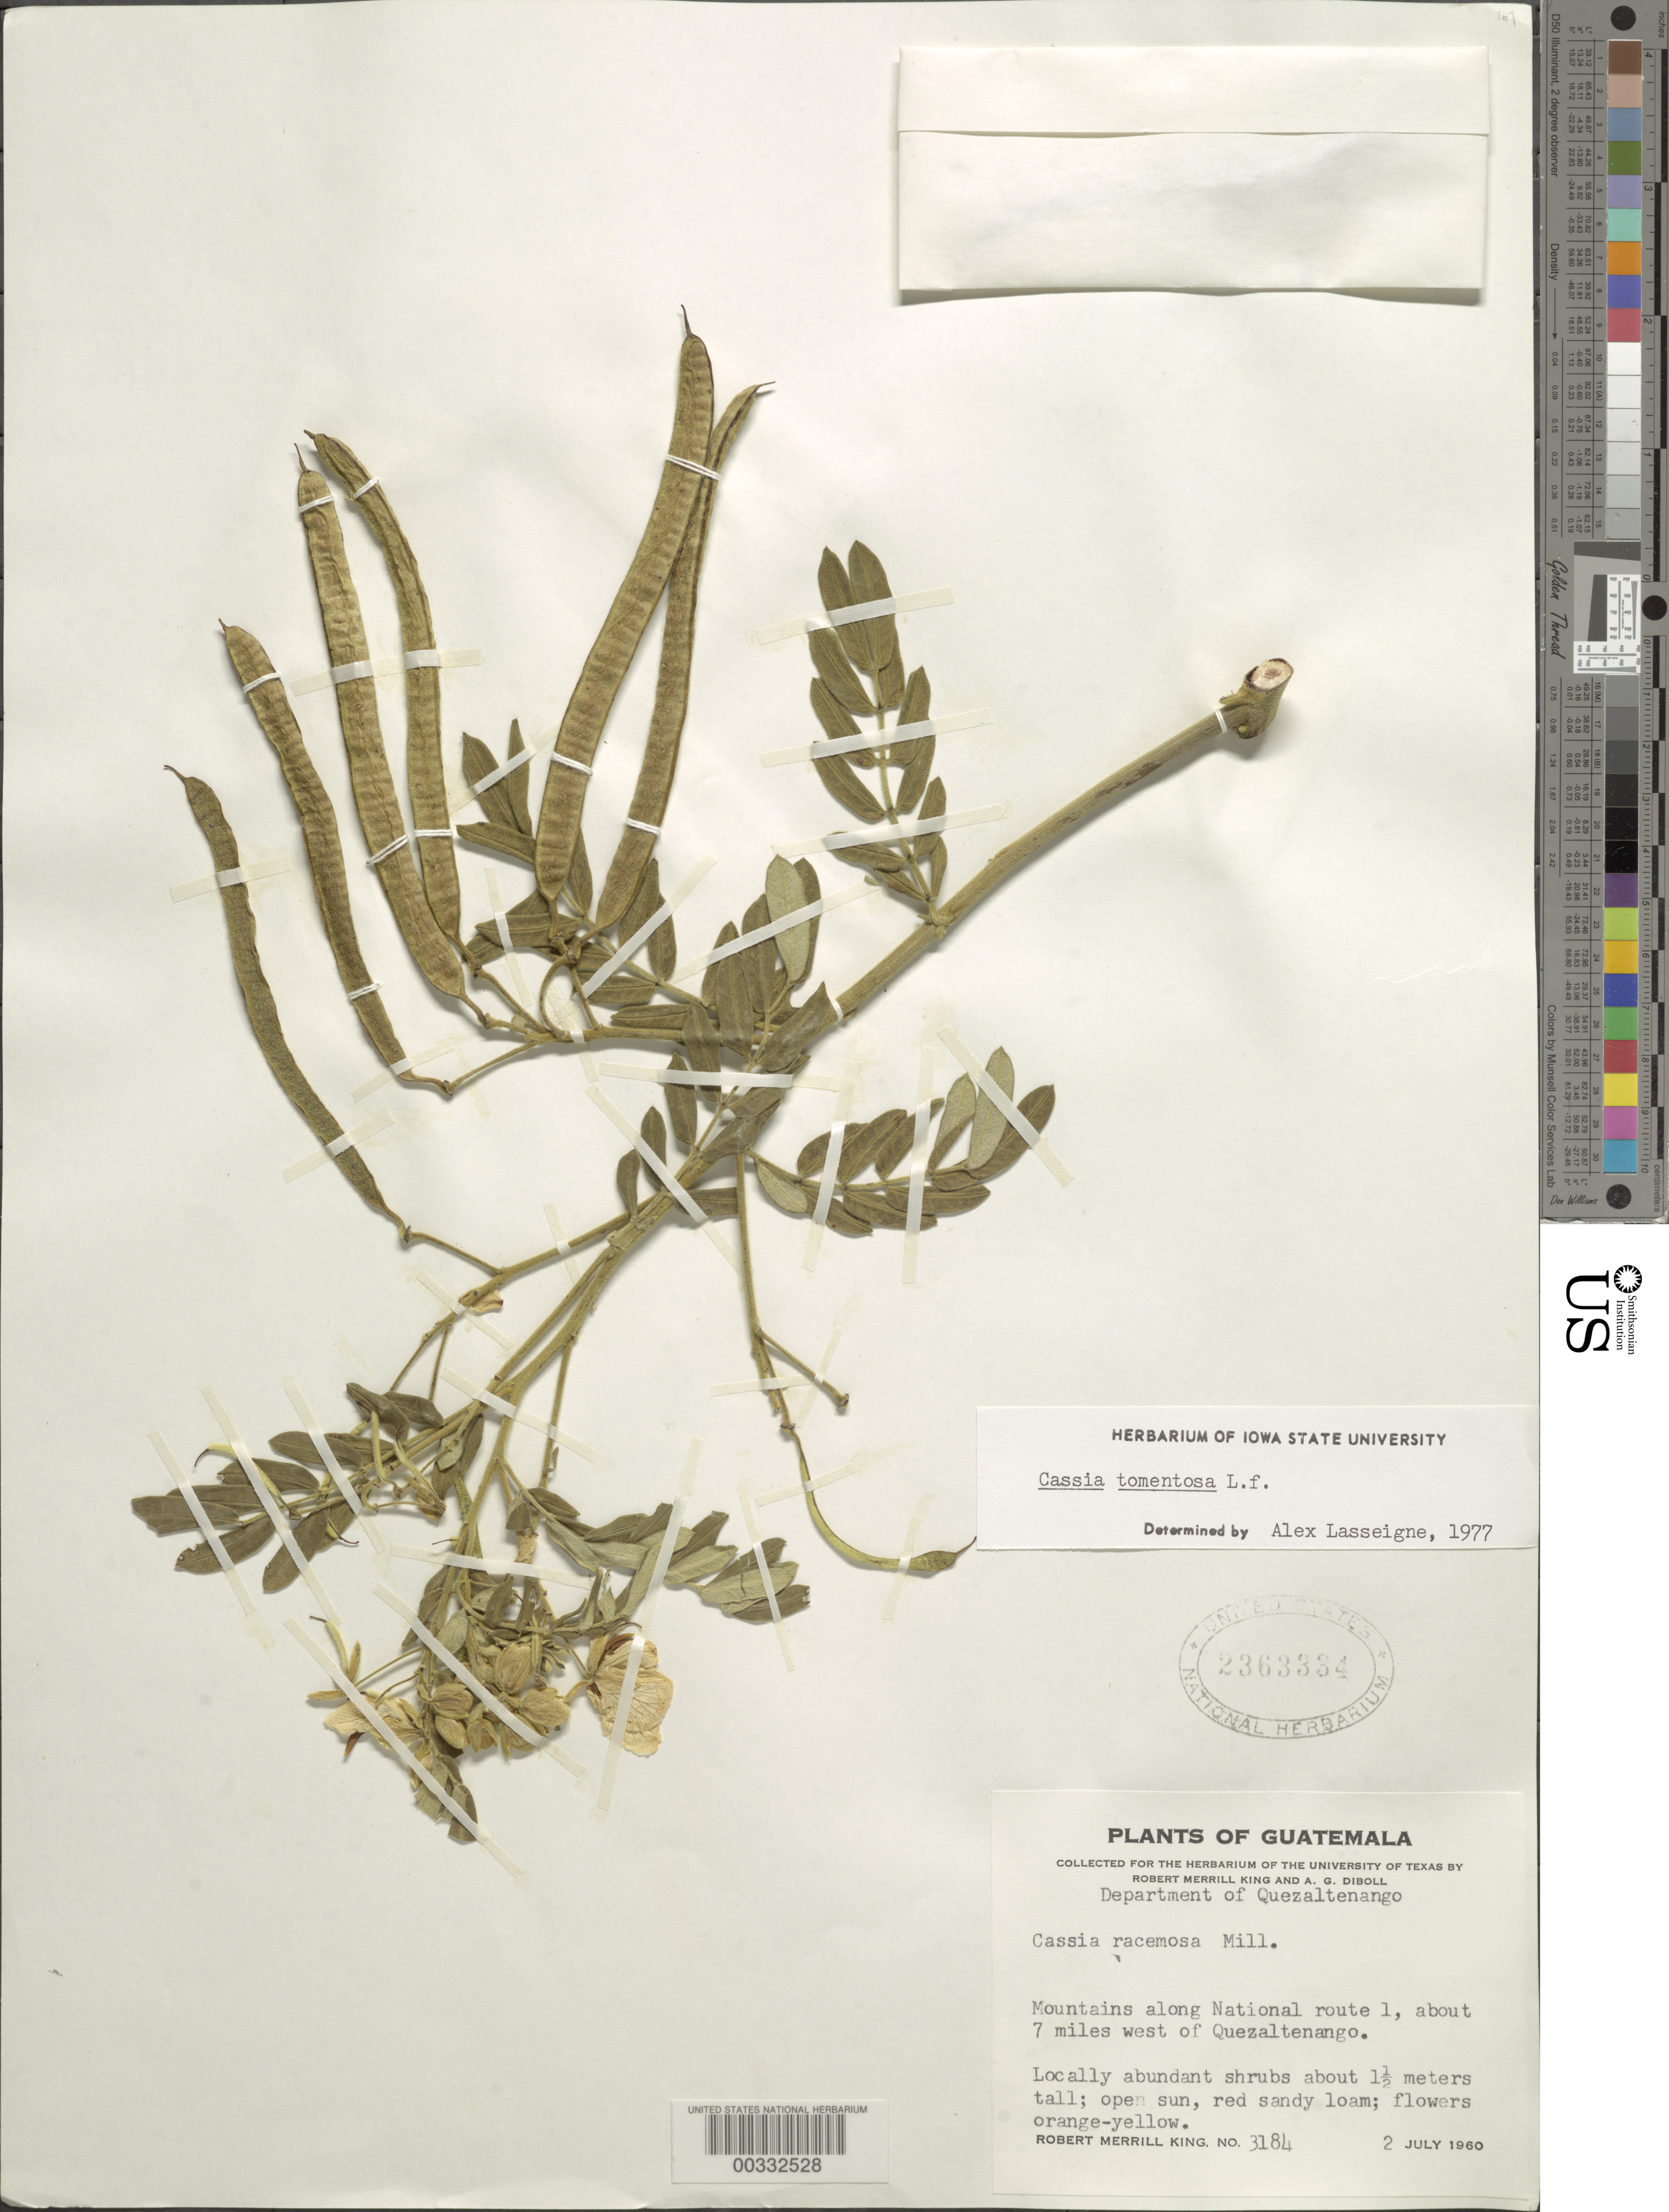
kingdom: Plantae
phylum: Tracheophyta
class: Magnoliopsida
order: Fabales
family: Fabaceae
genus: Senna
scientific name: Senna tomentosa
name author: Batka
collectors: R. M. King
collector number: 3184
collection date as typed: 02 Jul 1960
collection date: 1960-07-02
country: Guatemala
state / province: Quetzaltenango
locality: Along national route 1, about 7 mi W of Quezaltenango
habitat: Mountains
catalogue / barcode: US 2363334